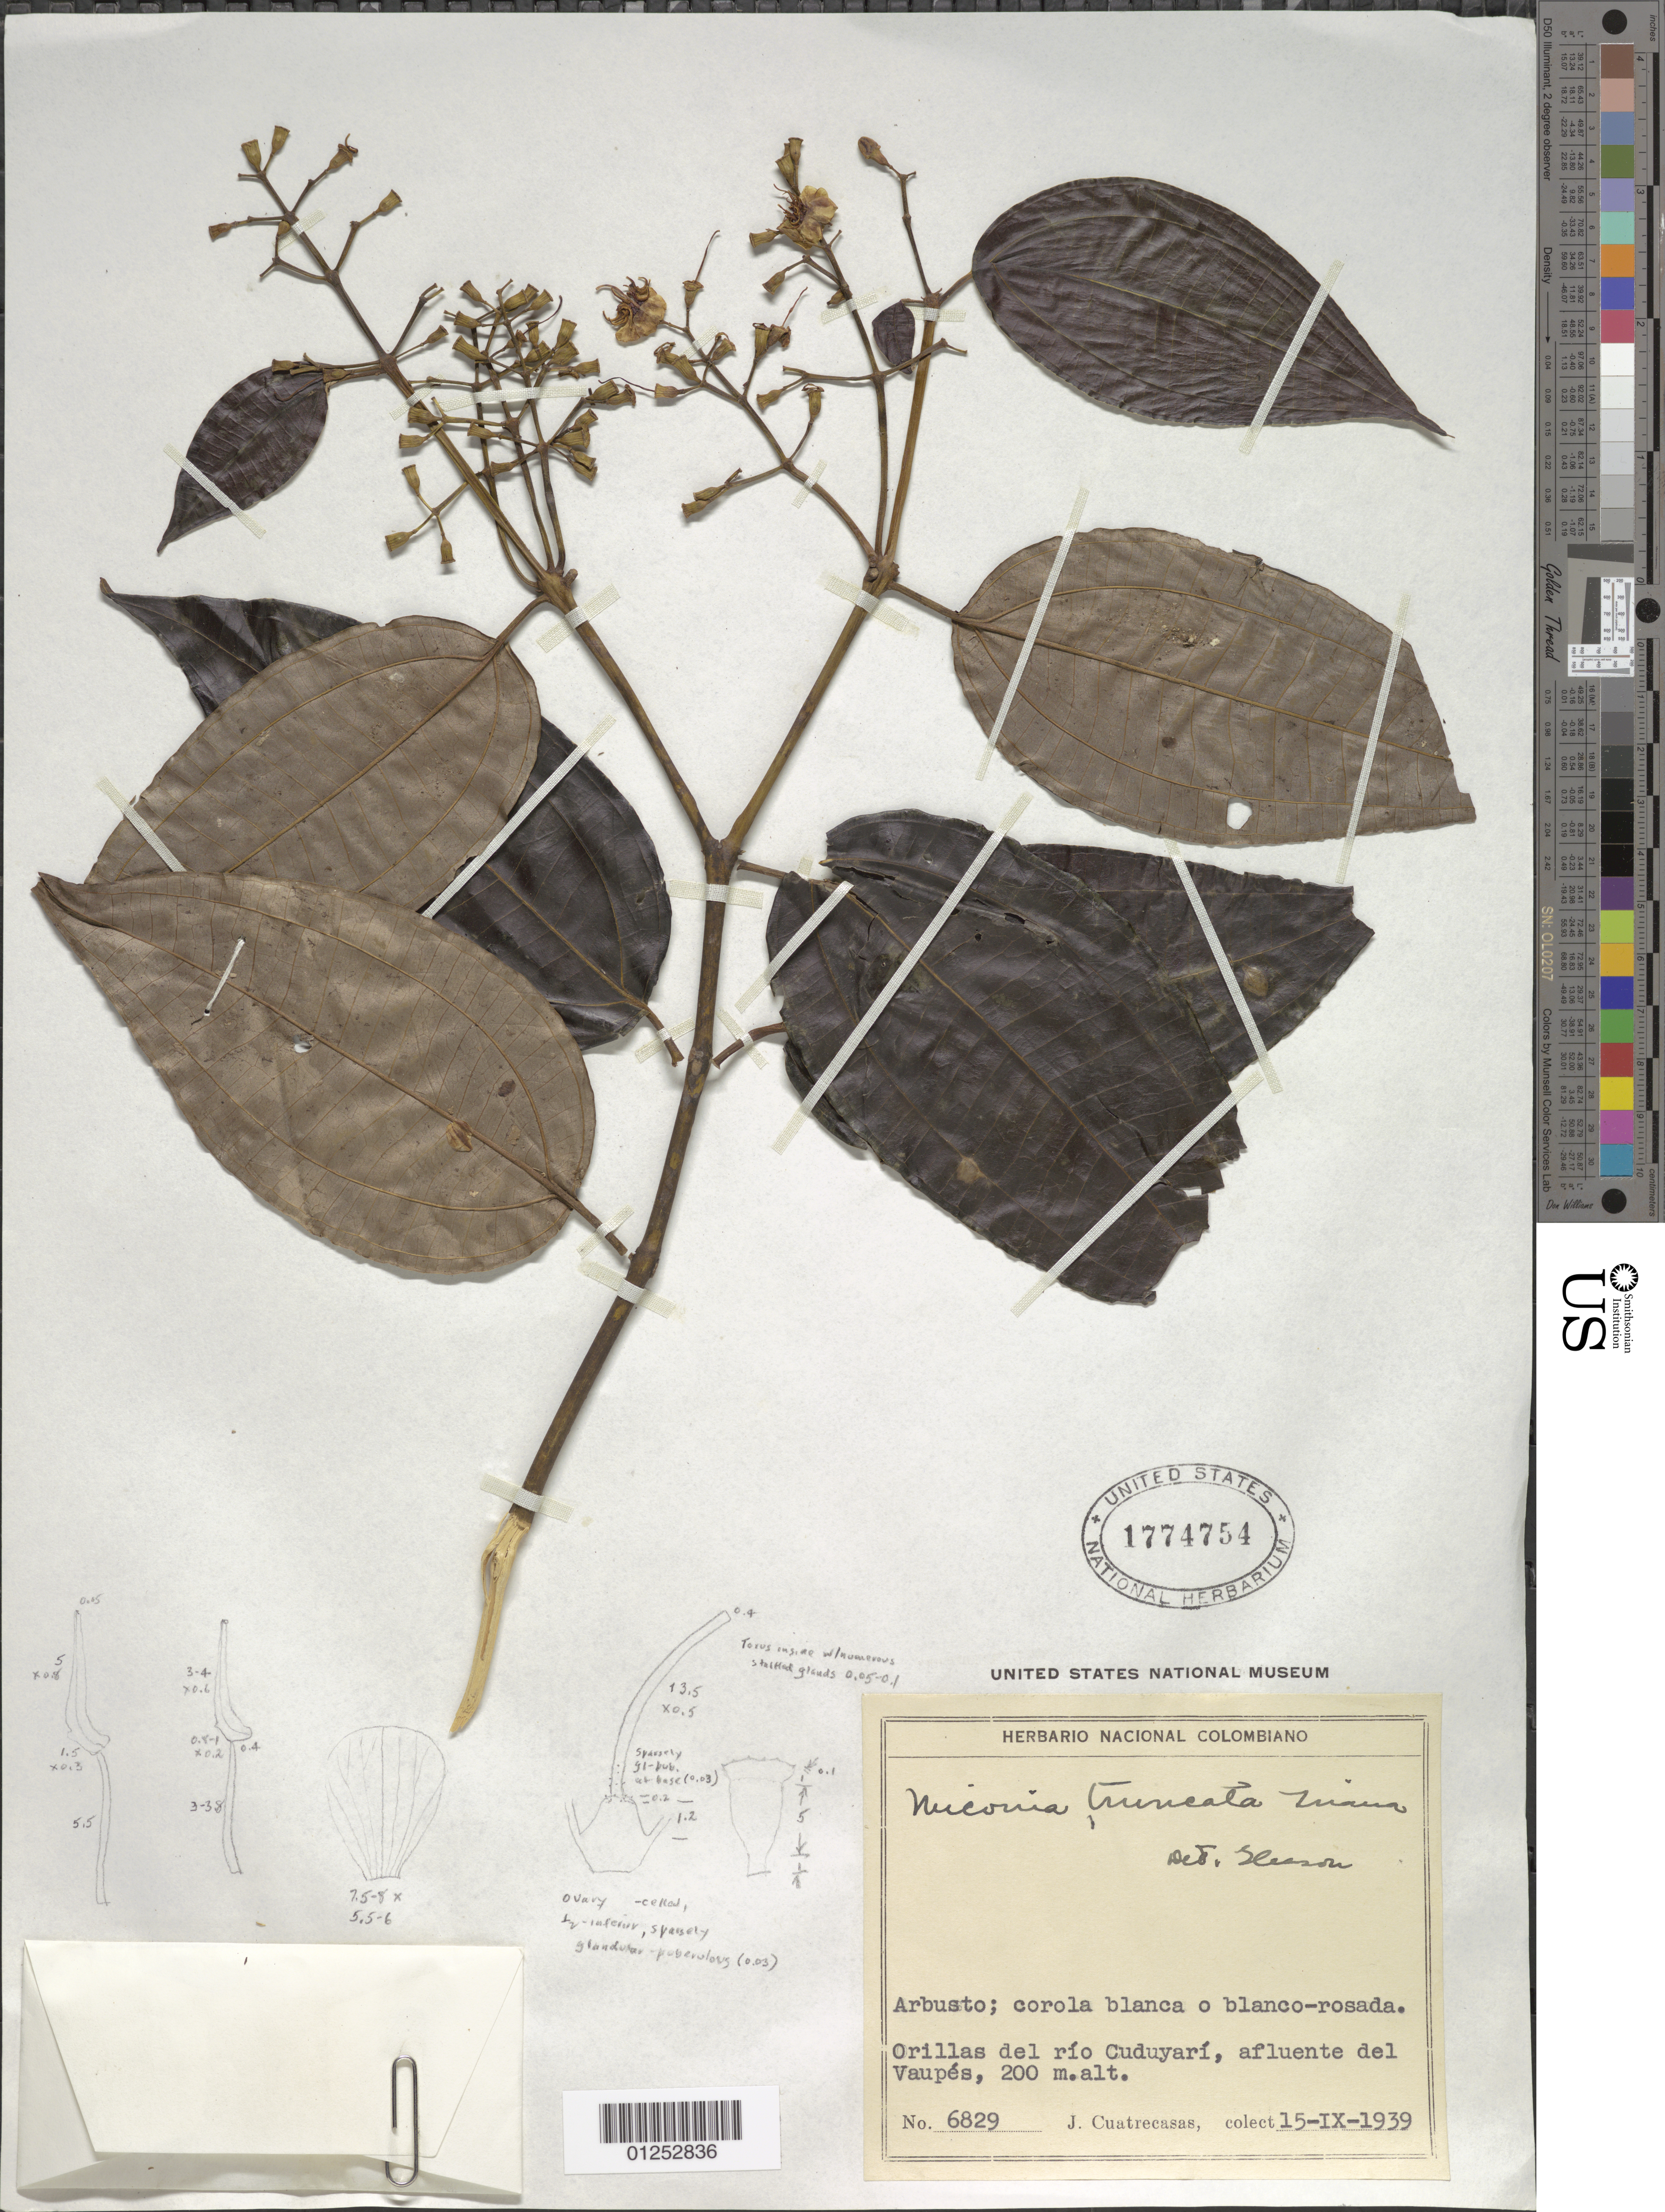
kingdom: Plantae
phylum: Tracheophyta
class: Magnoliopsida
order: Myrtales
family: Melastomataceae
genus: Miconia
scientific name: Miconia truncata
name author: Triana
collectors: J. Cuatrecasas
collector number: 6829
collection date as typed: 15 Sep 1939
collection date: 1939-09-15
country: Colombia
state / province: Vaupés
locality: Orilas del Rio Cuduyari, afluente del Vaupes.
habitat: Orillas del rio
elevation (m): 200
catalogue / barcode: US 1774754